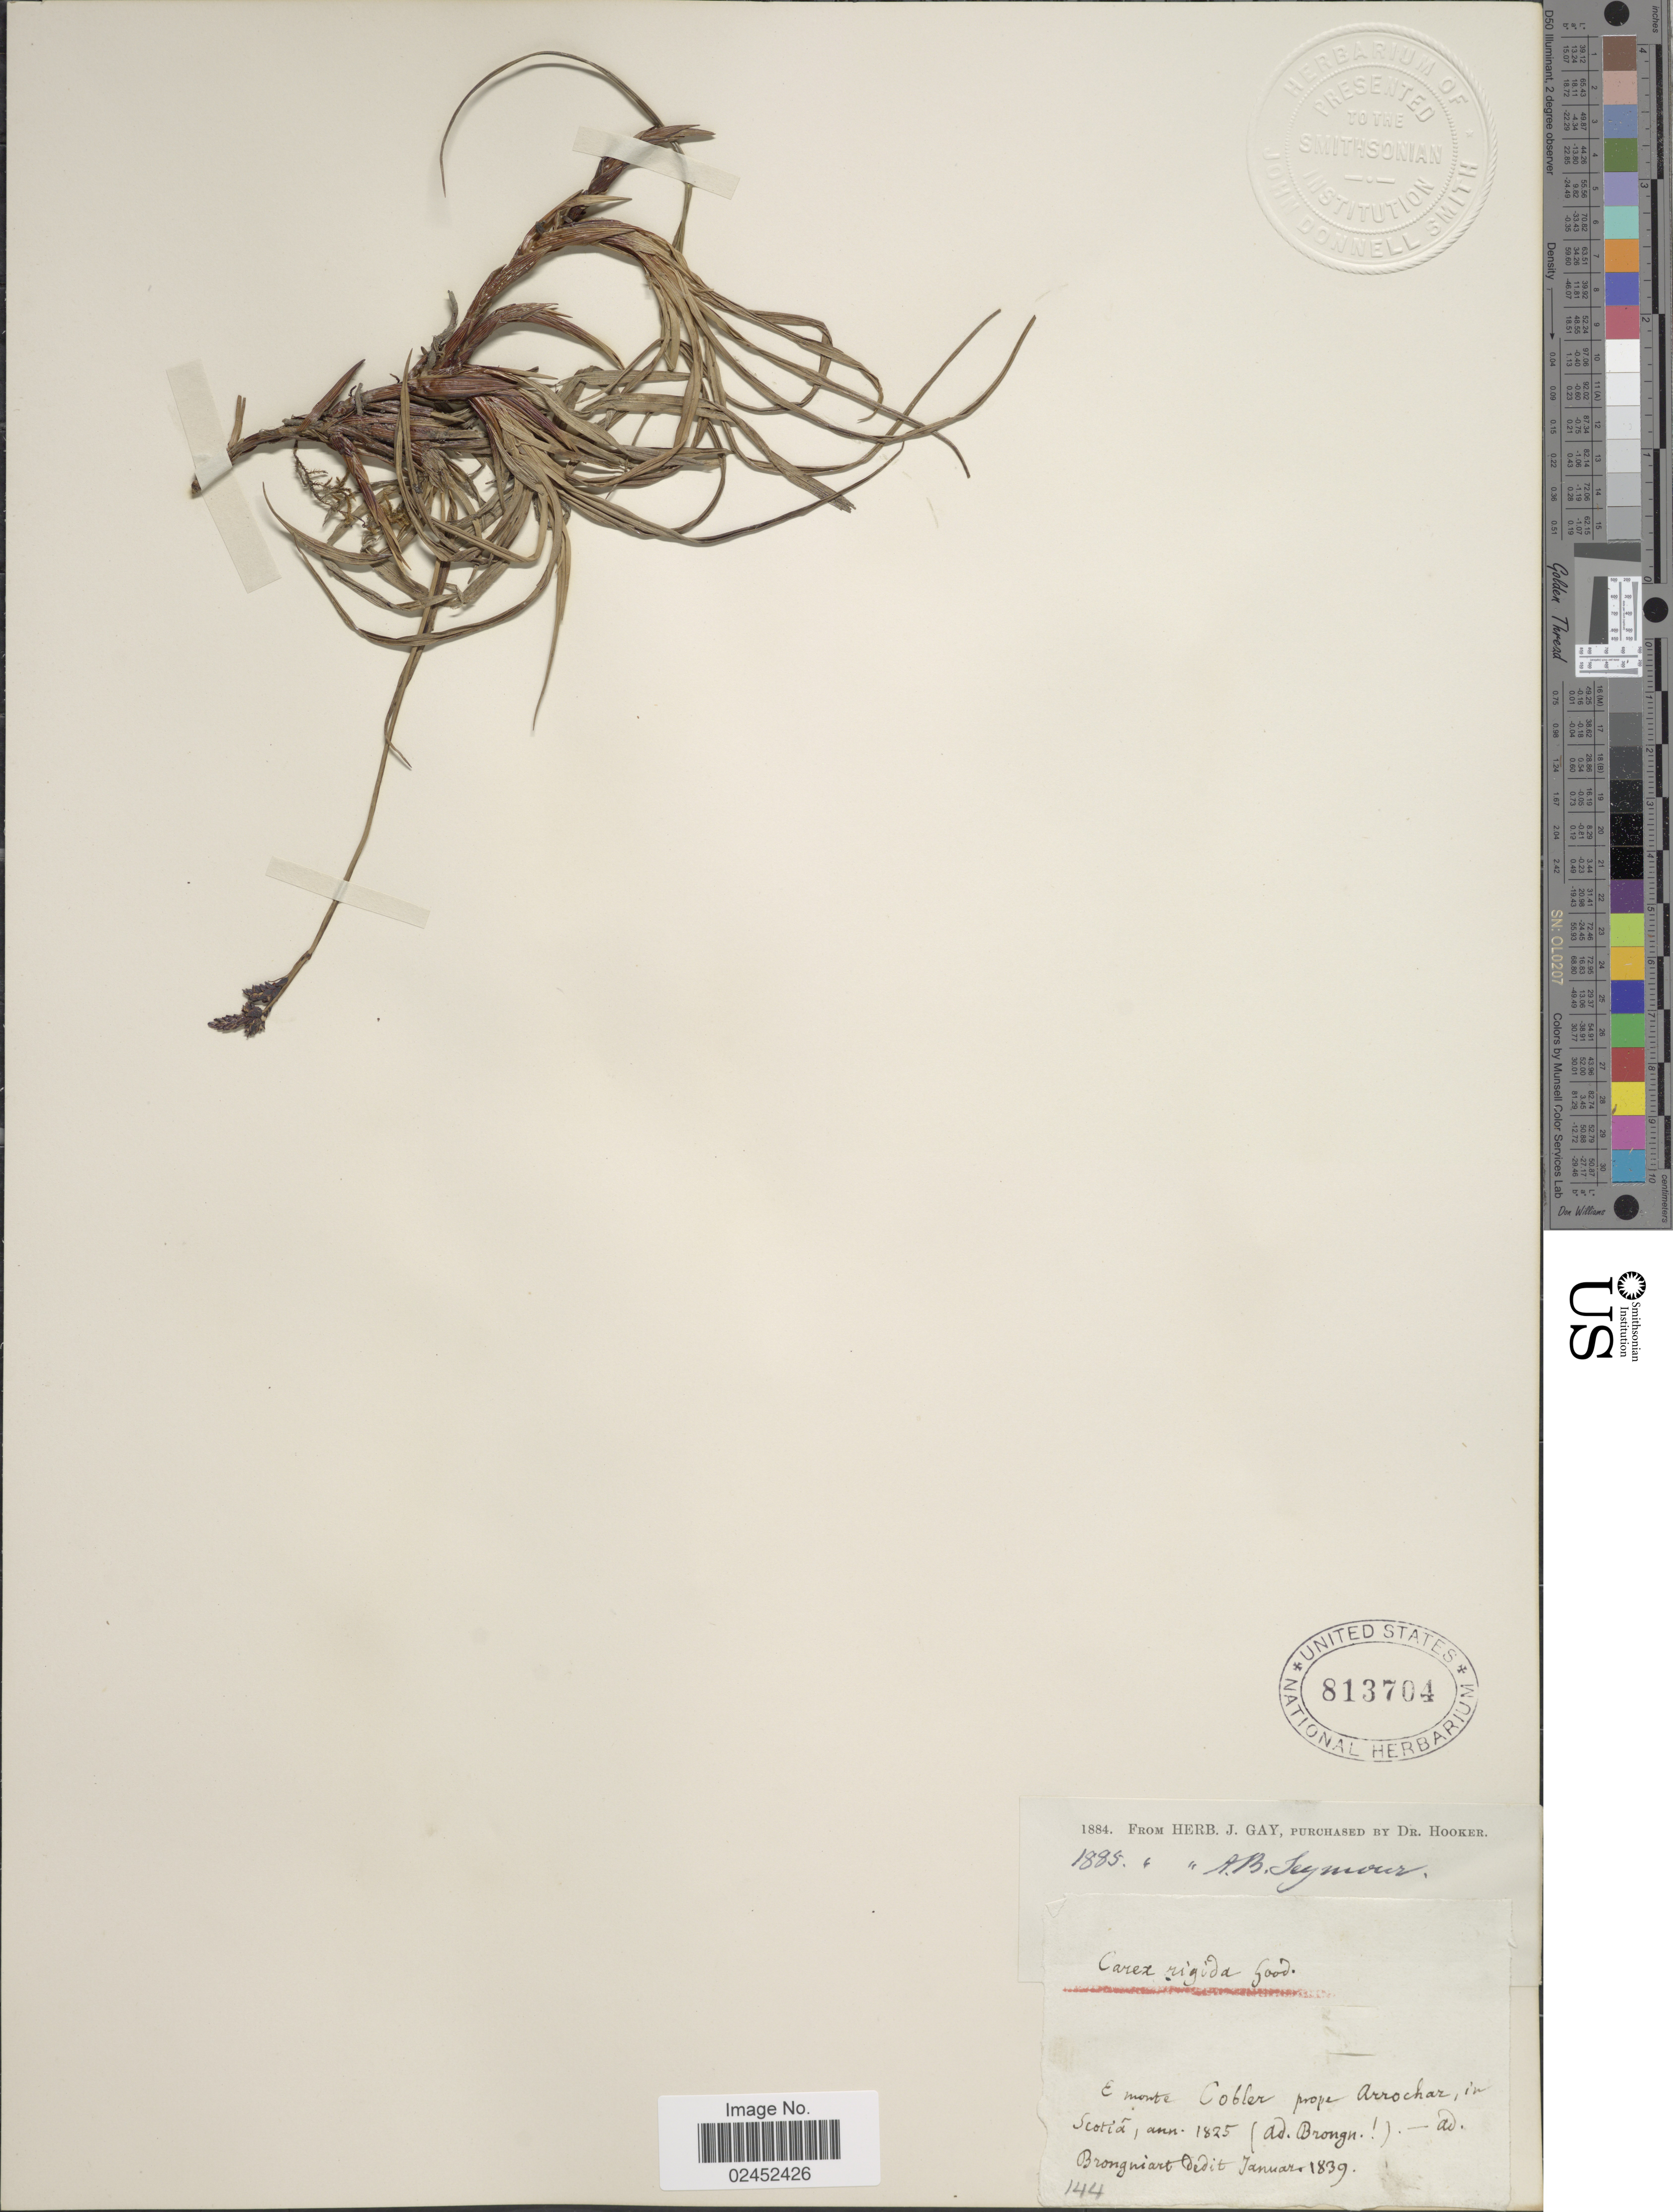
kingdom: Plantae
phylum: Tracheophyta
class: Liliopsida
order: Poales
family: Cyperaceae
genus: Carex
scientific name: Carex dacica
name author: Heuff.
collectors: ex herb. J. Gay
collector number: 144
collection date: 1825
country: United Kingdom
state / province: Scotland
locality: E monte Cobler prope Arrochar, in Scotia (Ad. Brongn. [illegible text])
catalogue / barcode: US 813704